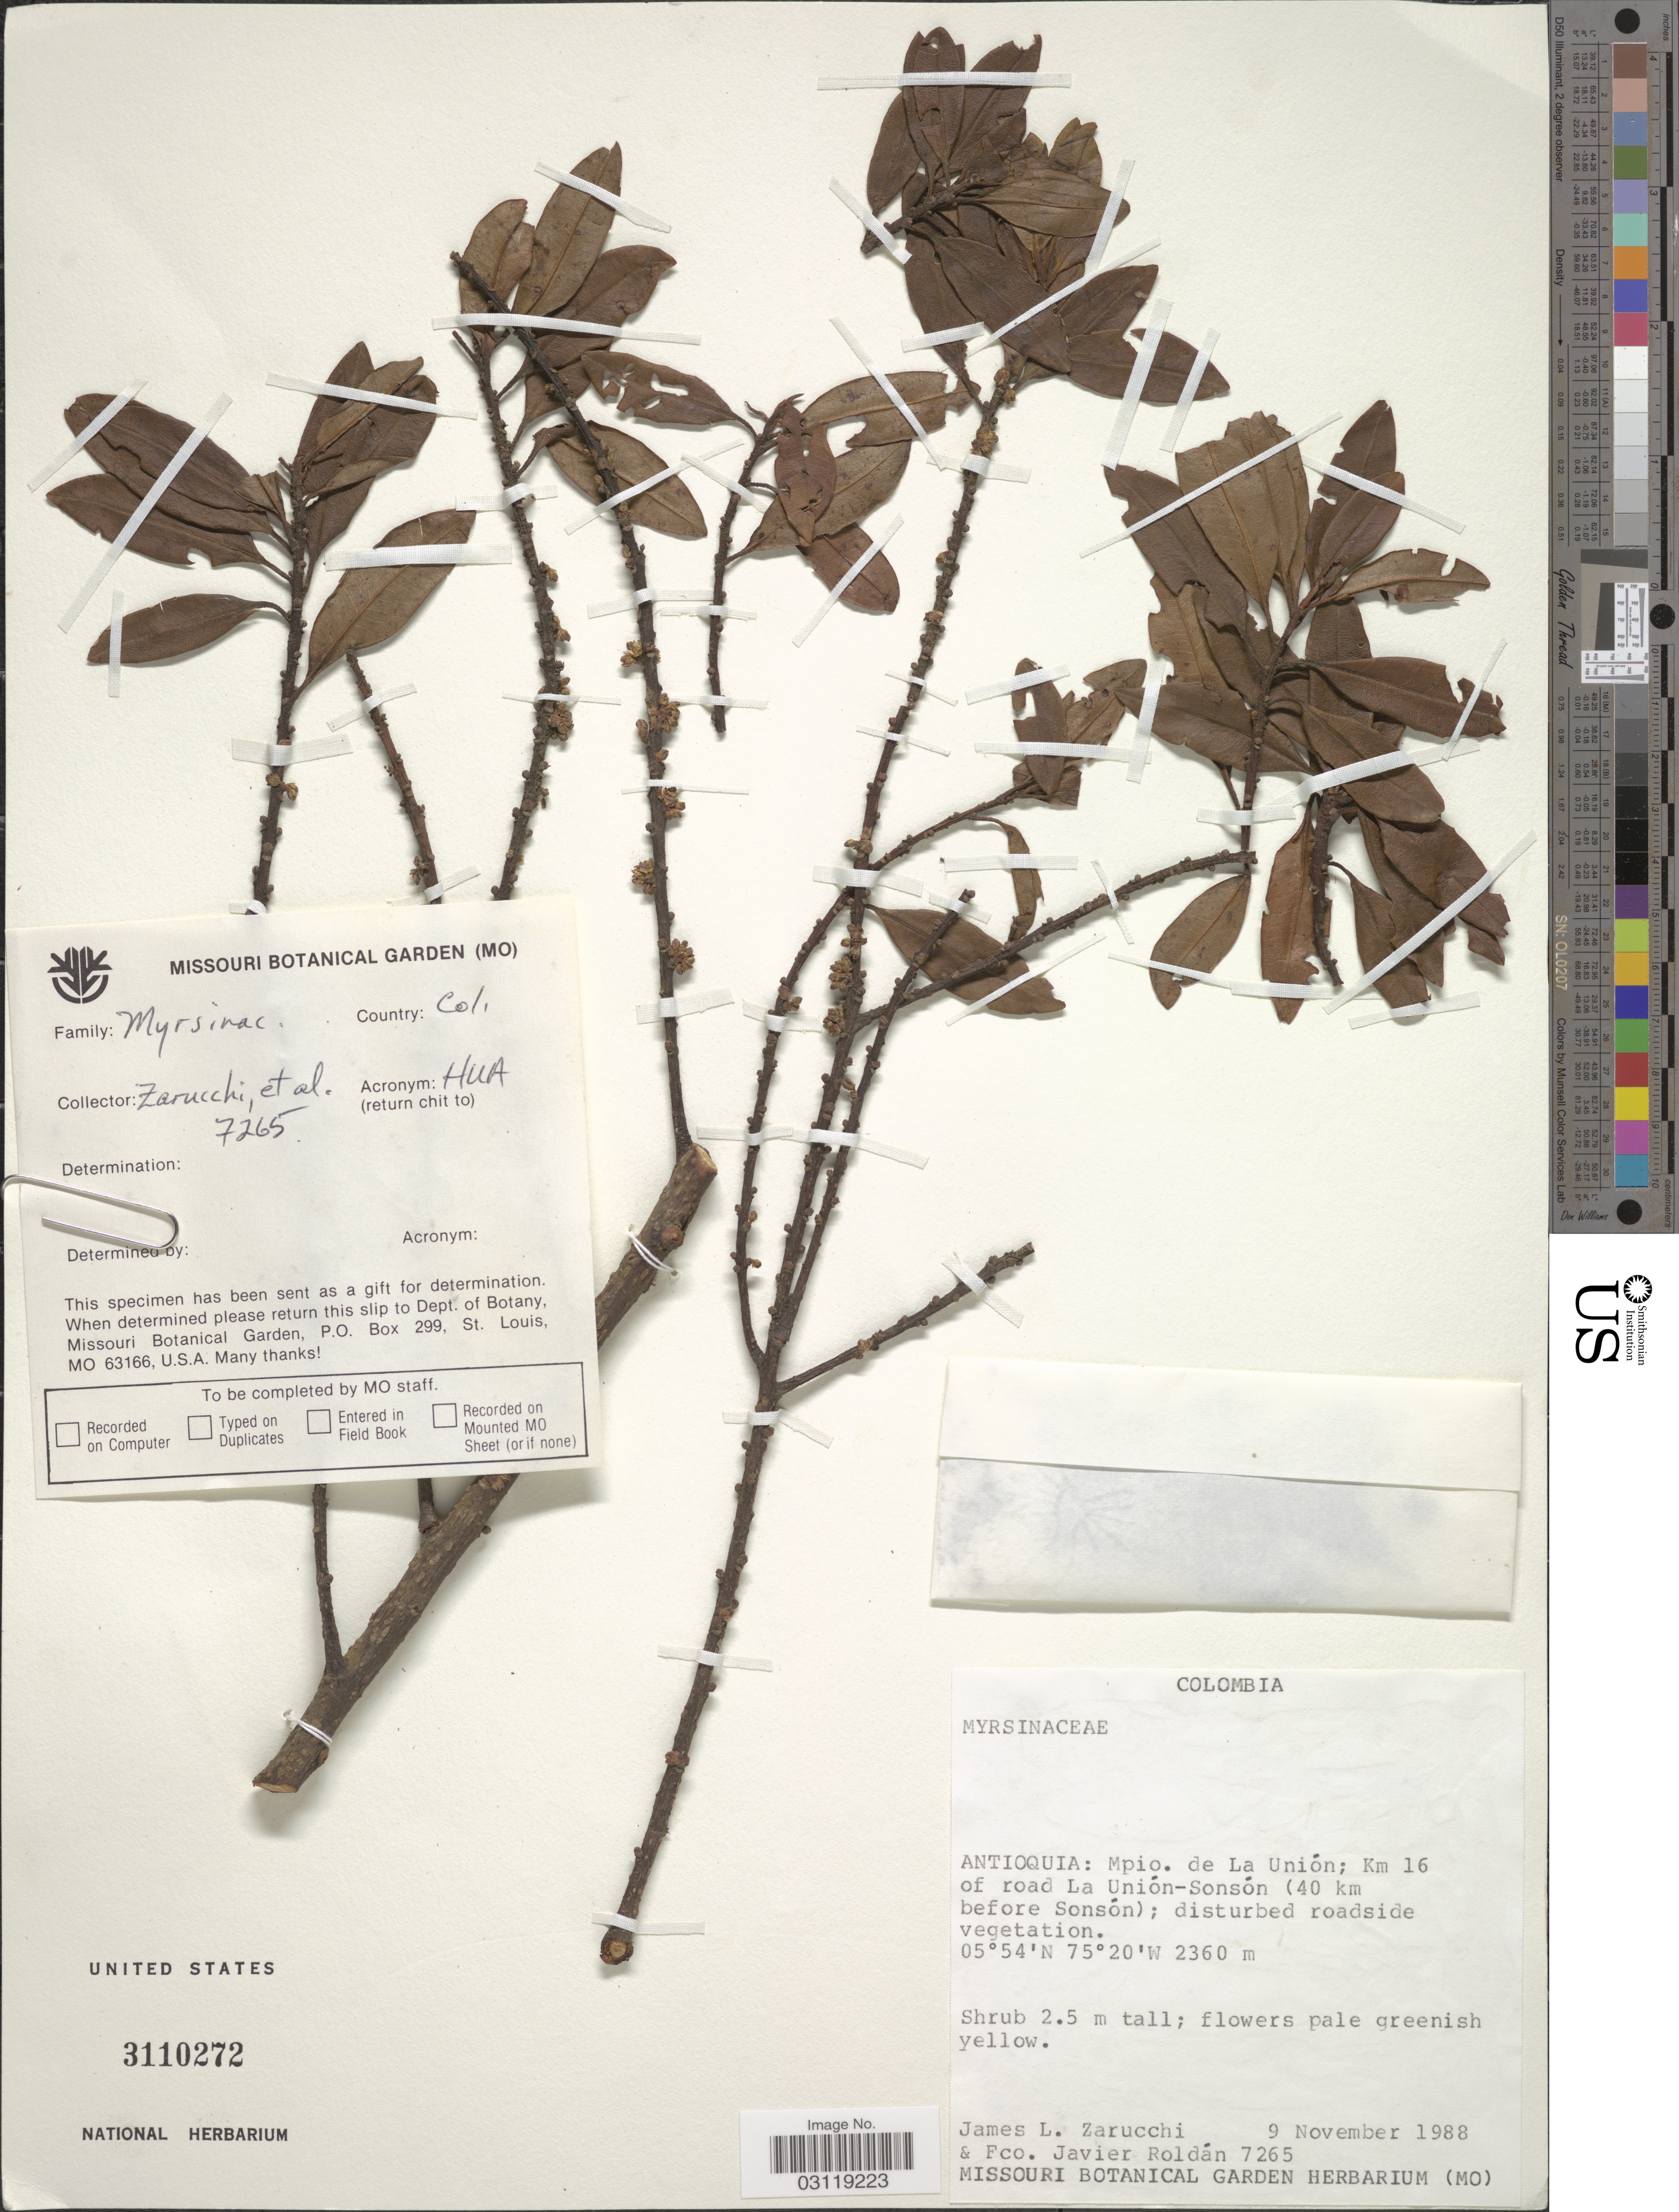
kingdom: Plantae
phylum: Tracheophyta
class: Magnoliopsida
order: Ericales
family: Primulaceae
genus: Myrsine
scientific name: Myrsine coriacea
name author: (Sw.) R. Br. ex Roem. & Schult.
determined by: Pipoly, J. J.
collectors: J. L. Zarucchi & F. J. Roldán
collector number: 7265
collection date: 1988-11-09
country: Colombia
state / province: Antioquia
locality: Mpio. de La Unión; Km 16 of road La Unión-Sonsón (40 km before Sonsón).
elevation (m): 2360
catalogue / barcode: US 3110272